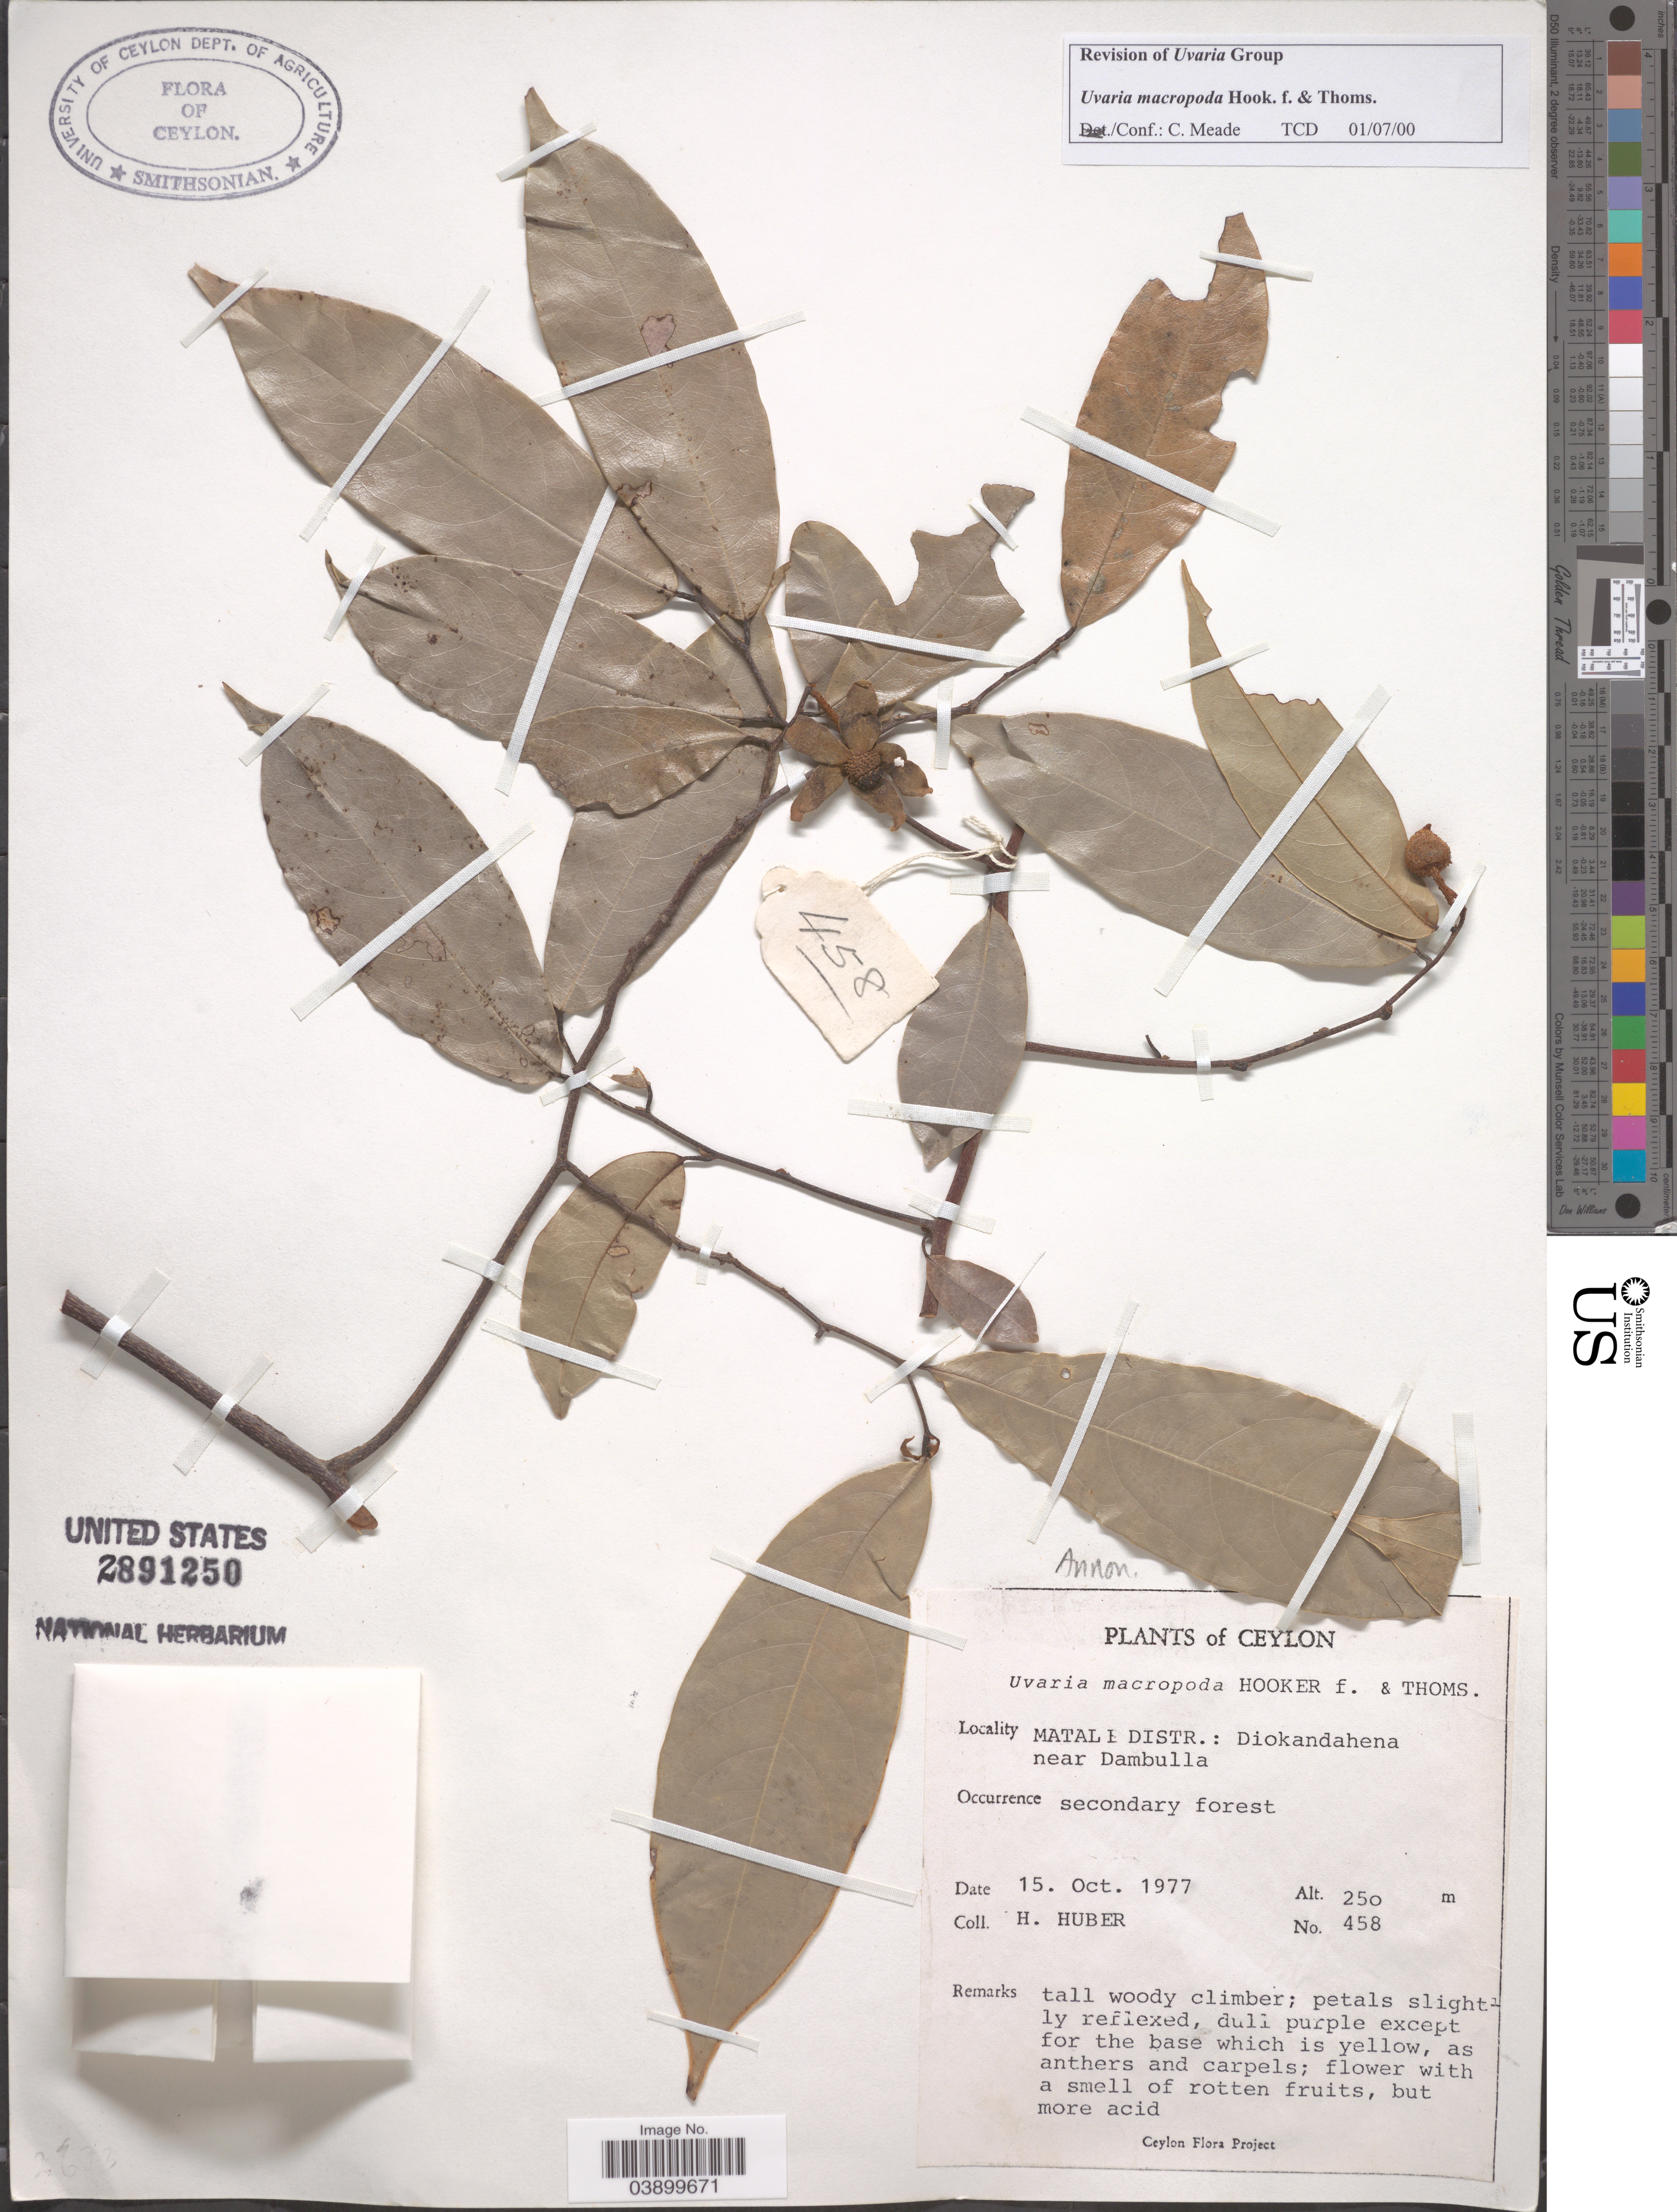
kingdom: Plantae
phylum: Tracheophyta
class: Magnoliopsida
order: Magnoliales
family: Annonaceae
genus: Uvaria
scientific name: Uvaria macropoda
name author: Hook. f. & Thomson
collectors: H. Huber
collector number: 458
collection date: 1977-10-15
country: Sri Lanka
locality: Ceylon. Matal [illegible text] Distr.: Diokandahena near Dambulla.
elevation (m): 250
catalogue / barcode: US 2891250